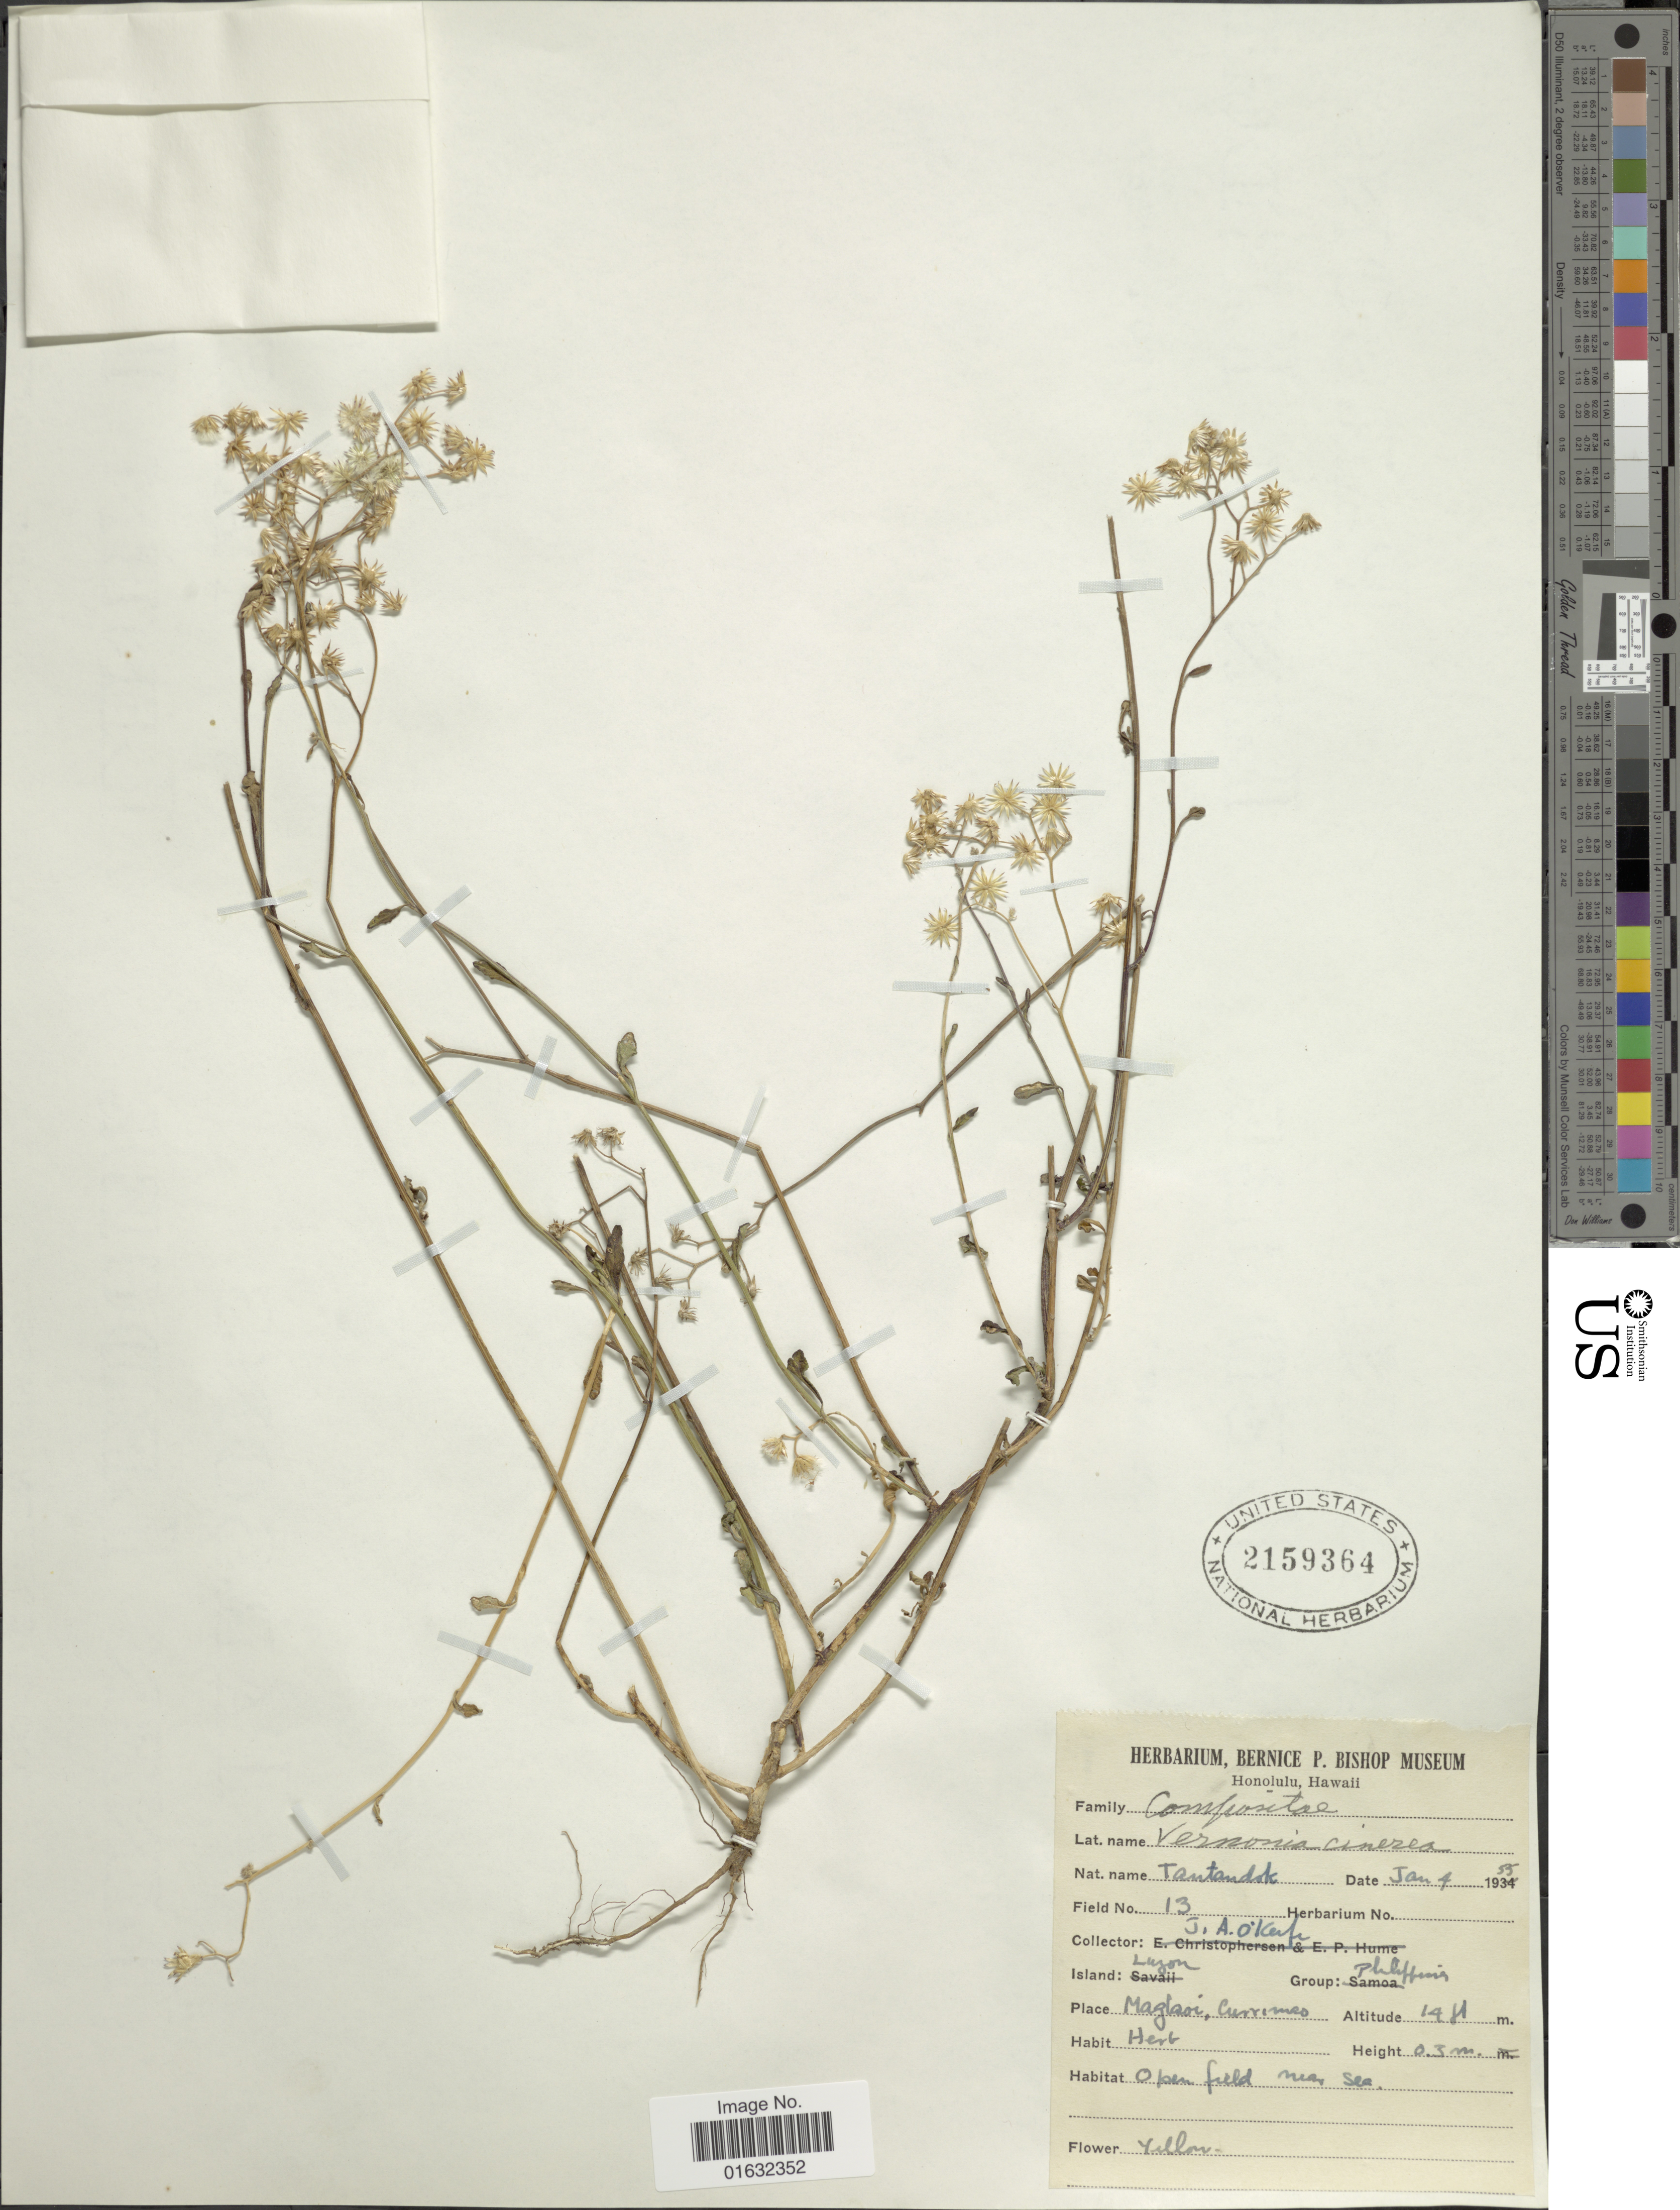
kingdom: Plantae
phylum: Tracheophyta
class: Magnoliopsida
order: Asterales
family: Asteraceae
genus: Cyanthillium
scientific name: Cyanthillium cinereum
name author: (L.) H. Rob.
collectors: J. O'Keefe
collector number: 13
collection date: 1955-01-04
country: Philippines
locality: Island: Luzon, Magkoi, Currimes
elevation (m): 4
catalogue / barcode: US 2159364